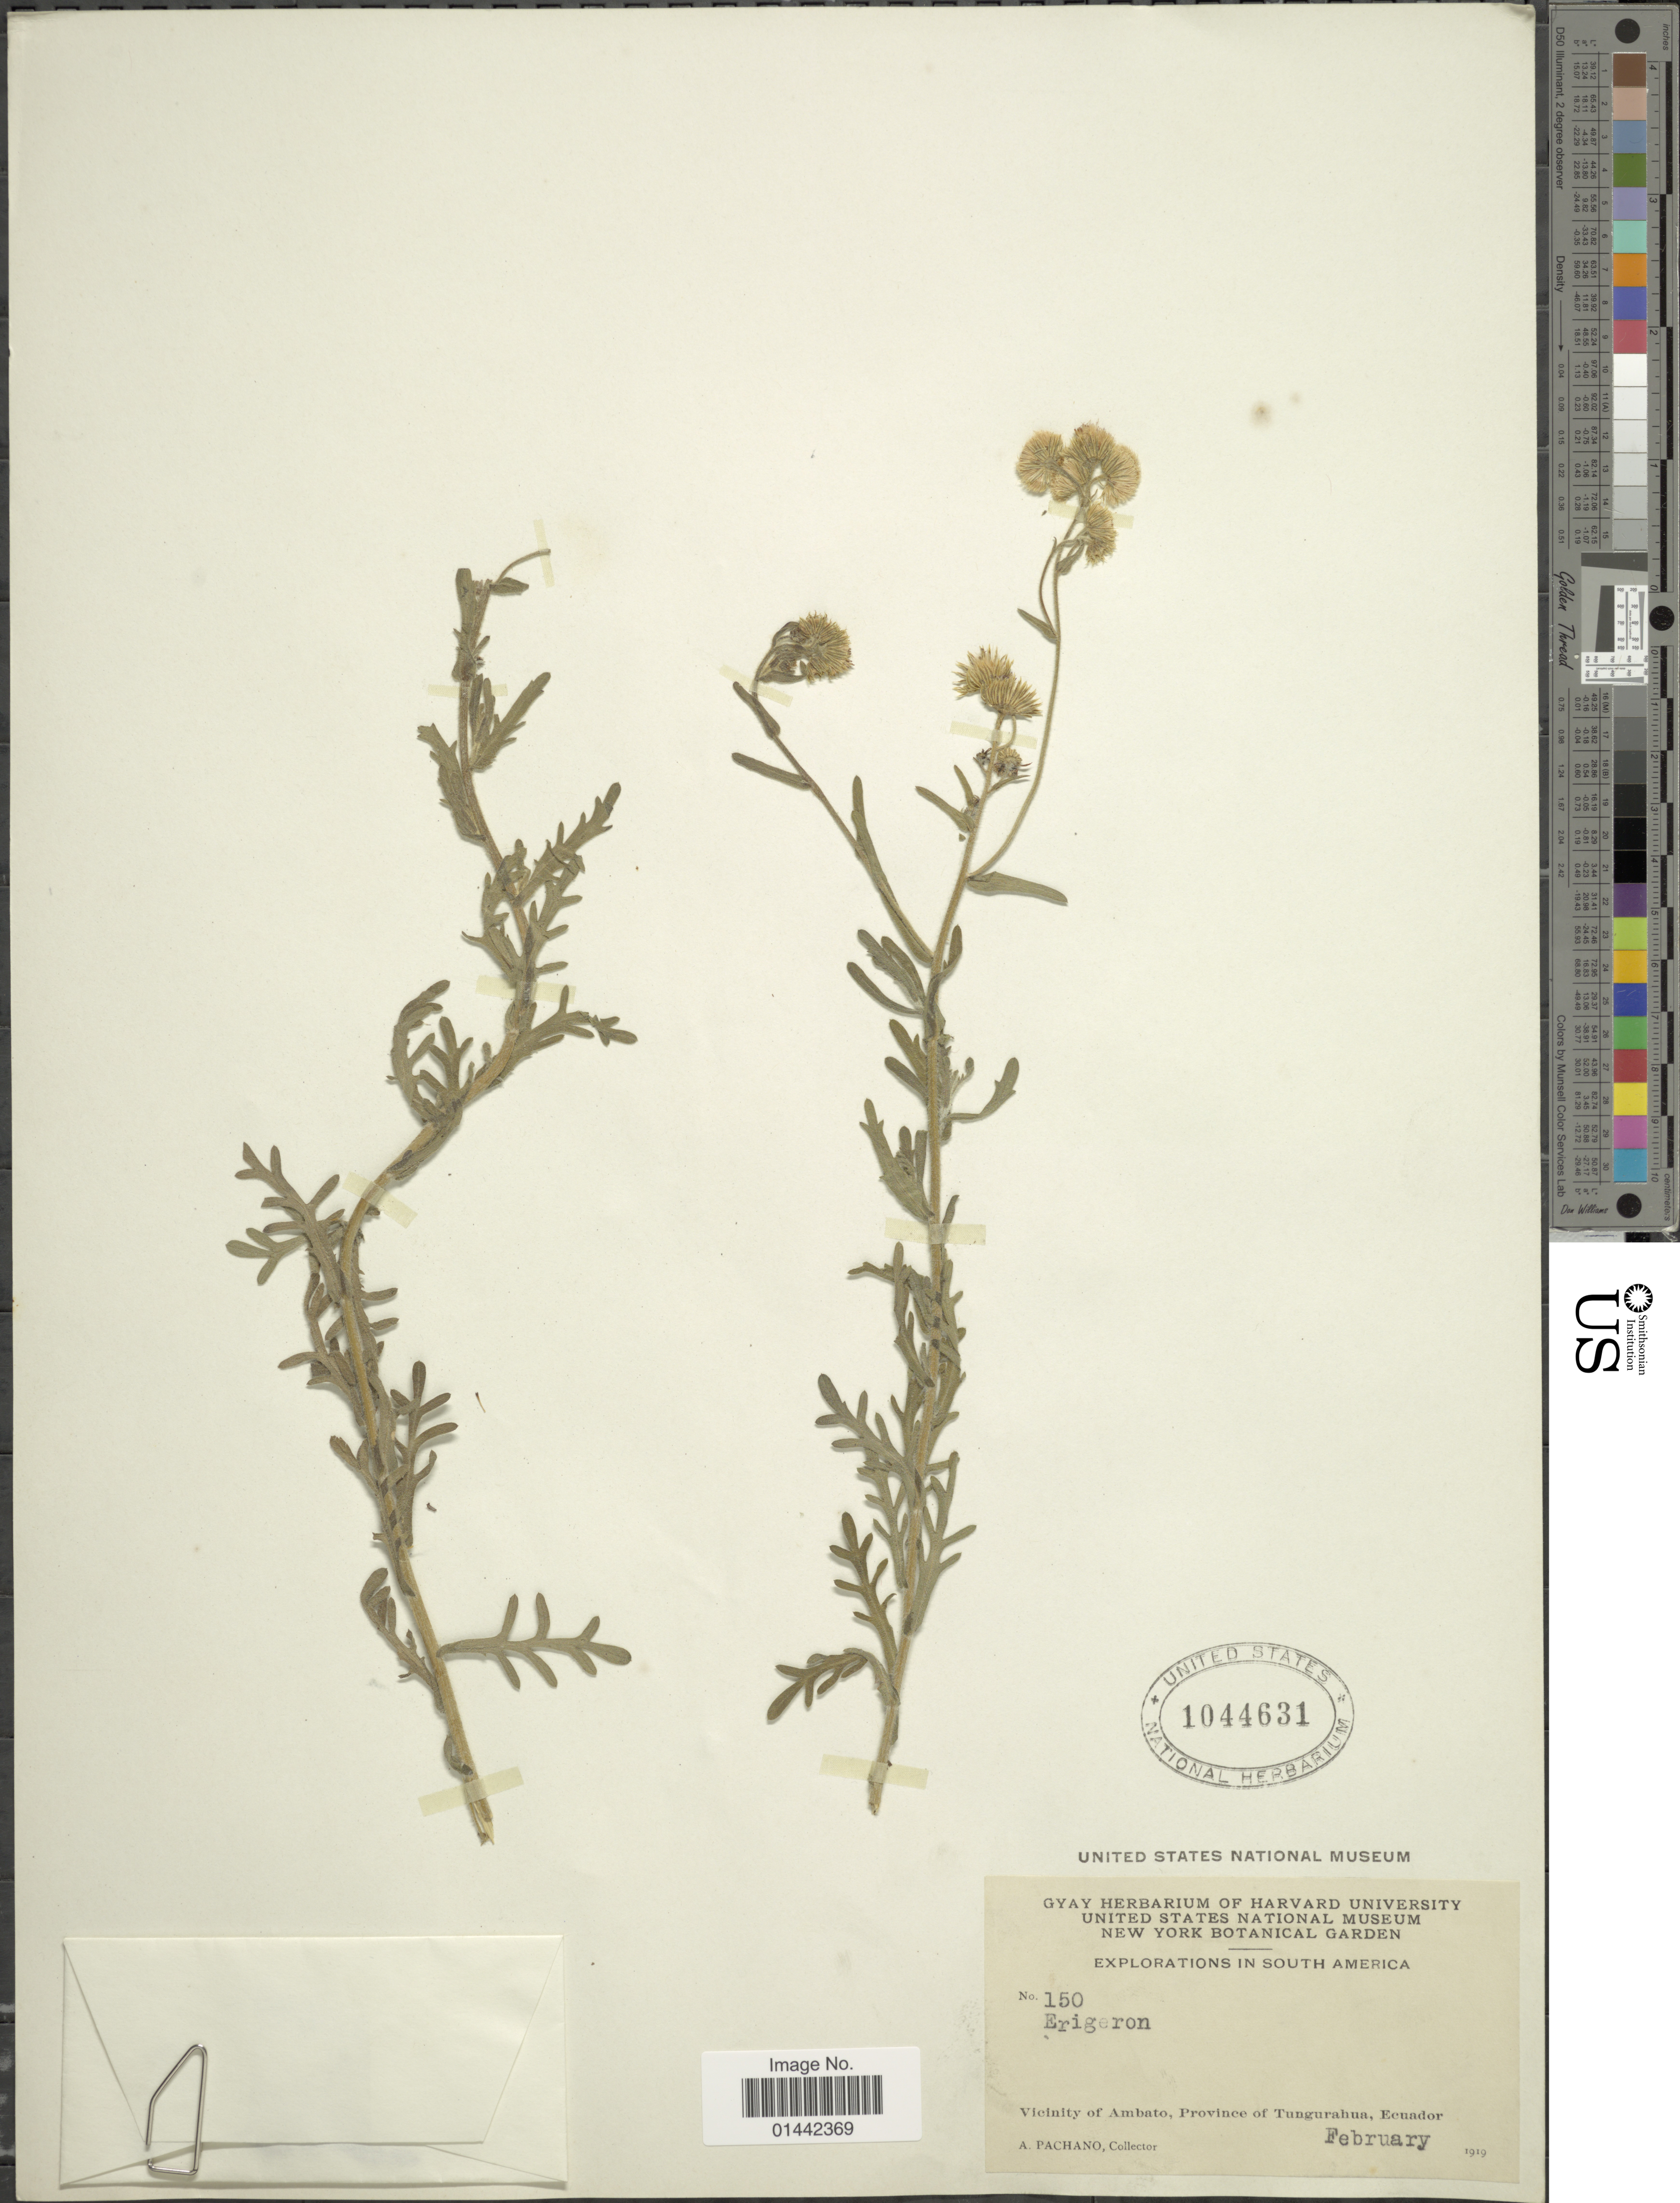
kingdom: Plantae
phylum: Tracheophyta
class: Magnoliopsida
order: Asterales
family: Asteraceae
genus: Erigeron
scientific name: Erigeron pinnatum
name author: Turcz.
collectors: A. Pachano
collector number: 150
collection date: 1919-02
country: Ecuador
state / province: Tungurahua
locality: South America, Vicinity of Ambato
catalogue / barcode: US 1044631